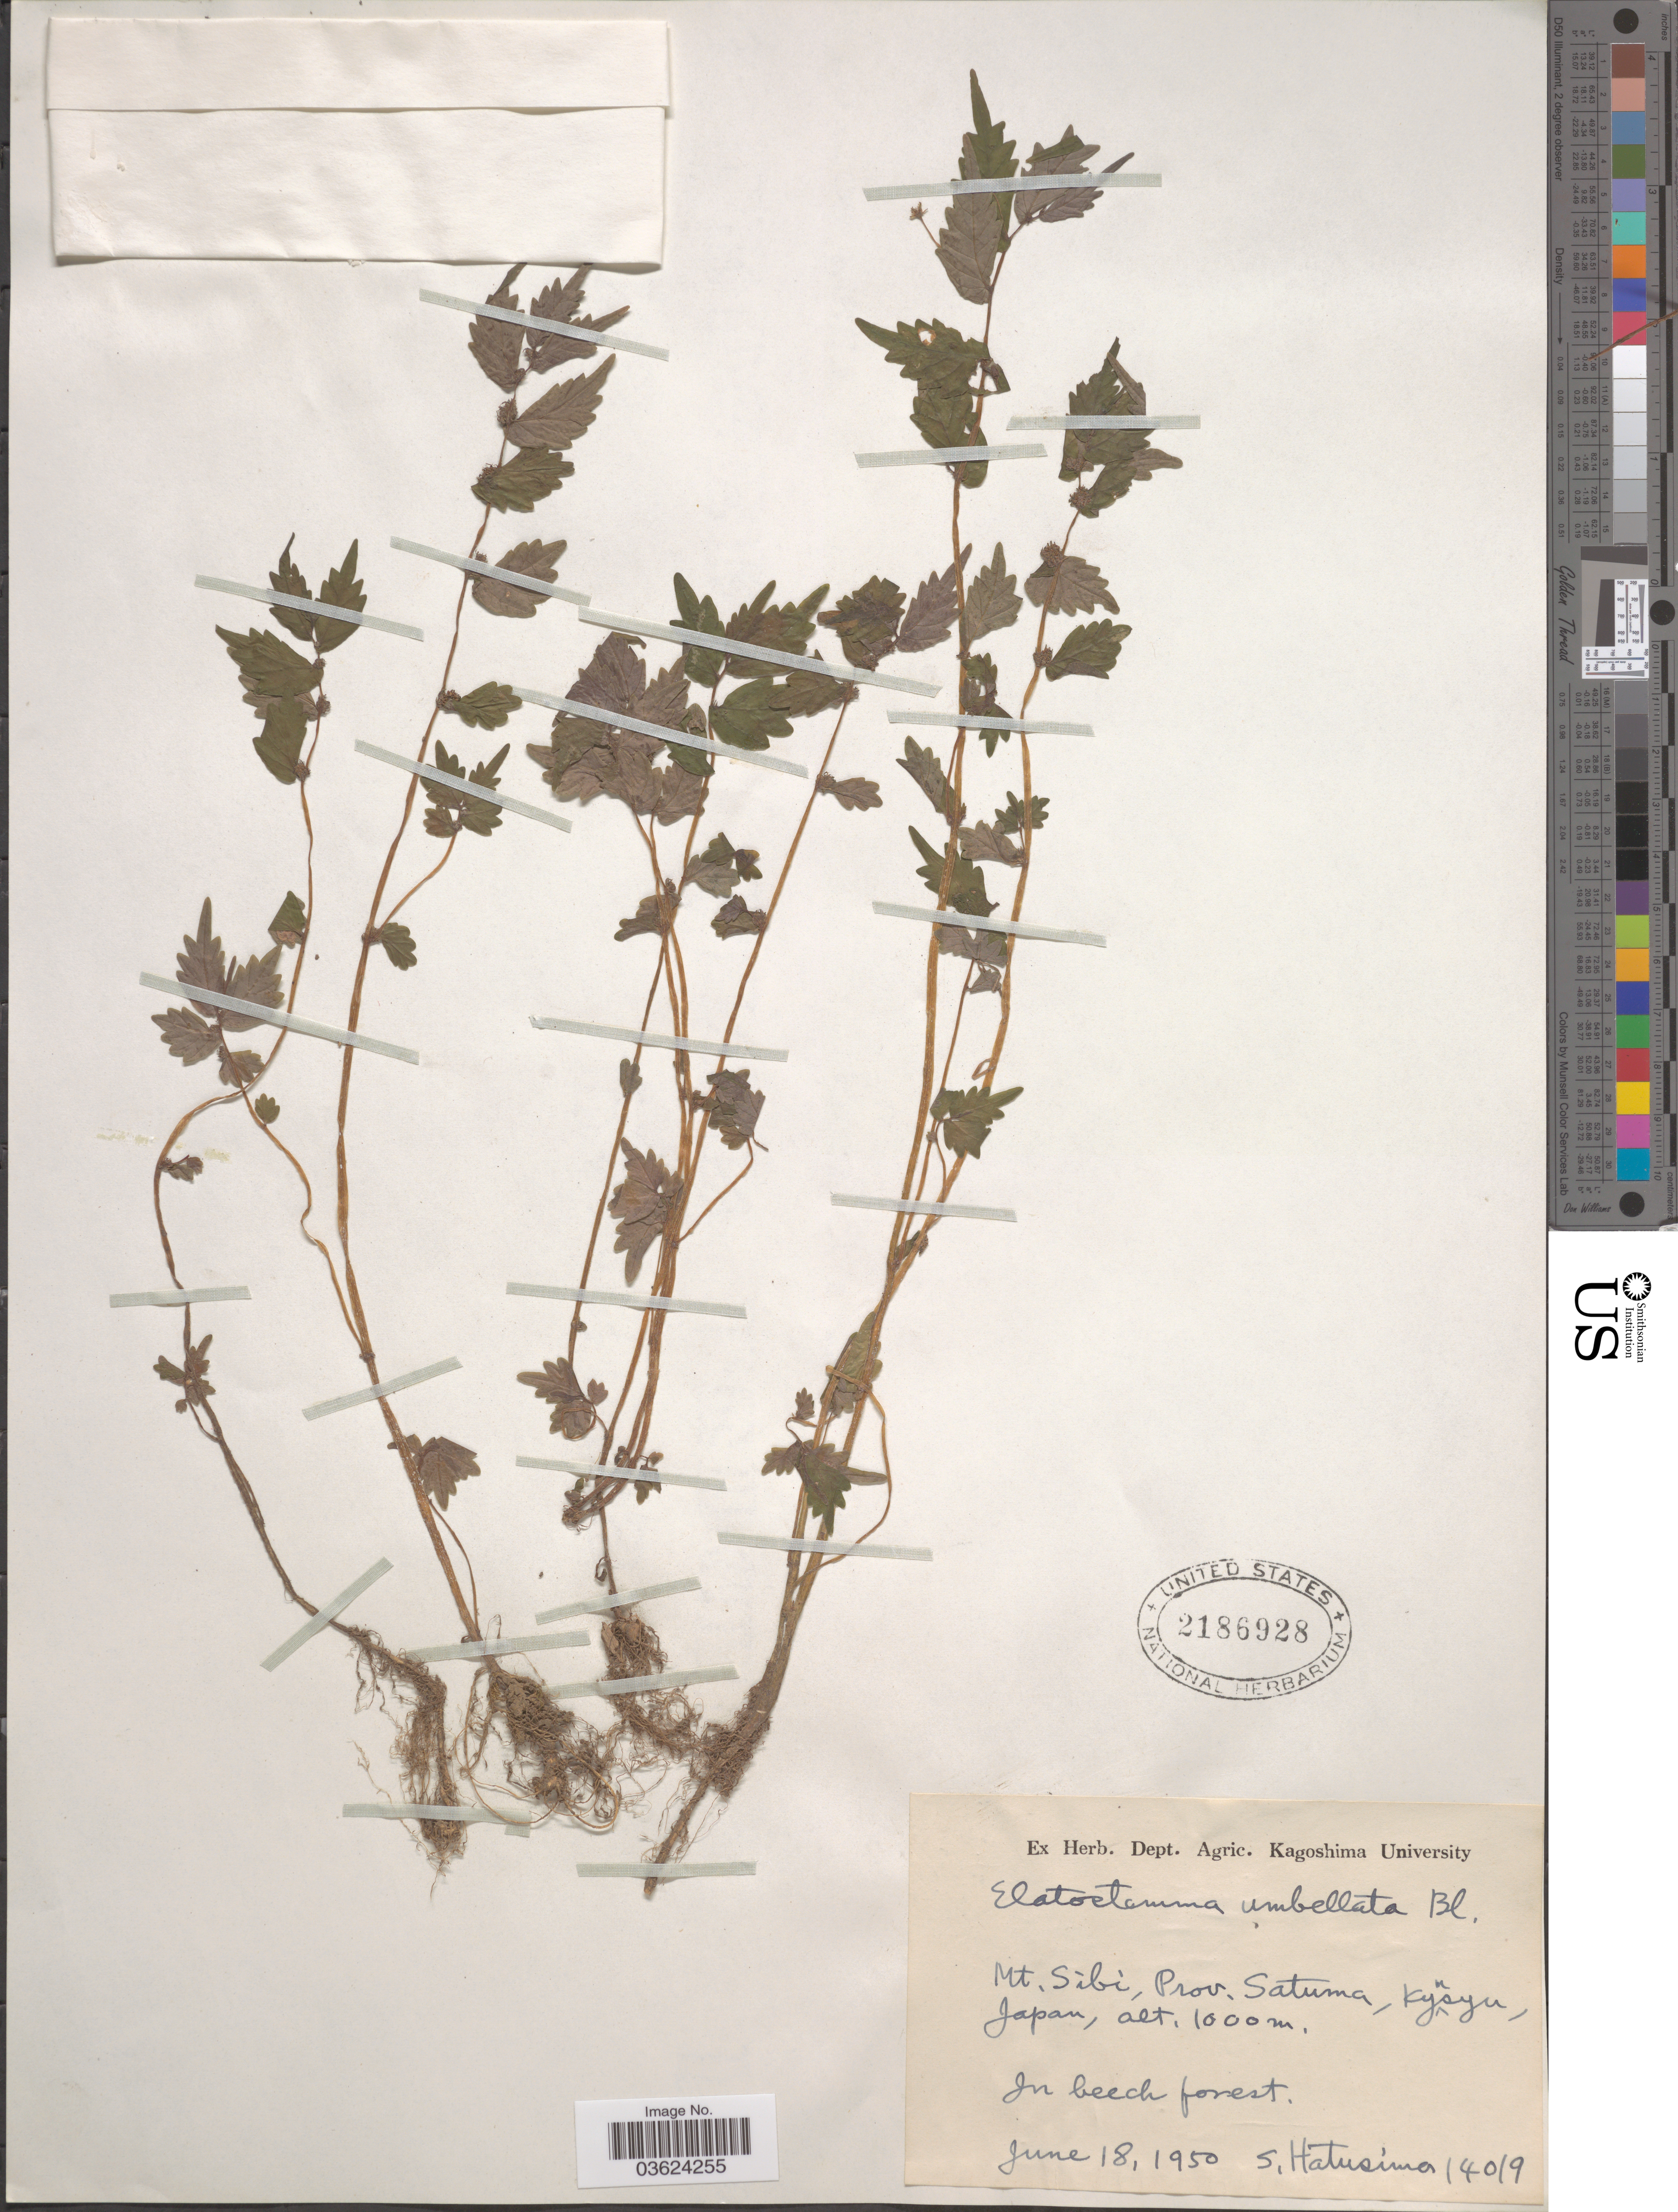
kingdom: Plantae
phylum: Tracheophyta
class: Magnoliopsida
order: Rosales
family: Urticaceae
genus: Elatostema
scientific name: Elatostema umbellatum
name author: Blume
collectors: S. Hatusima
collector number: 14019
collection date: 1950-06-18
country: Japan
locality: Mt. Sibi, Prov. Satuma, Kyusyu.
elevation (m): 1000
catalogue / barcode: US 2186928